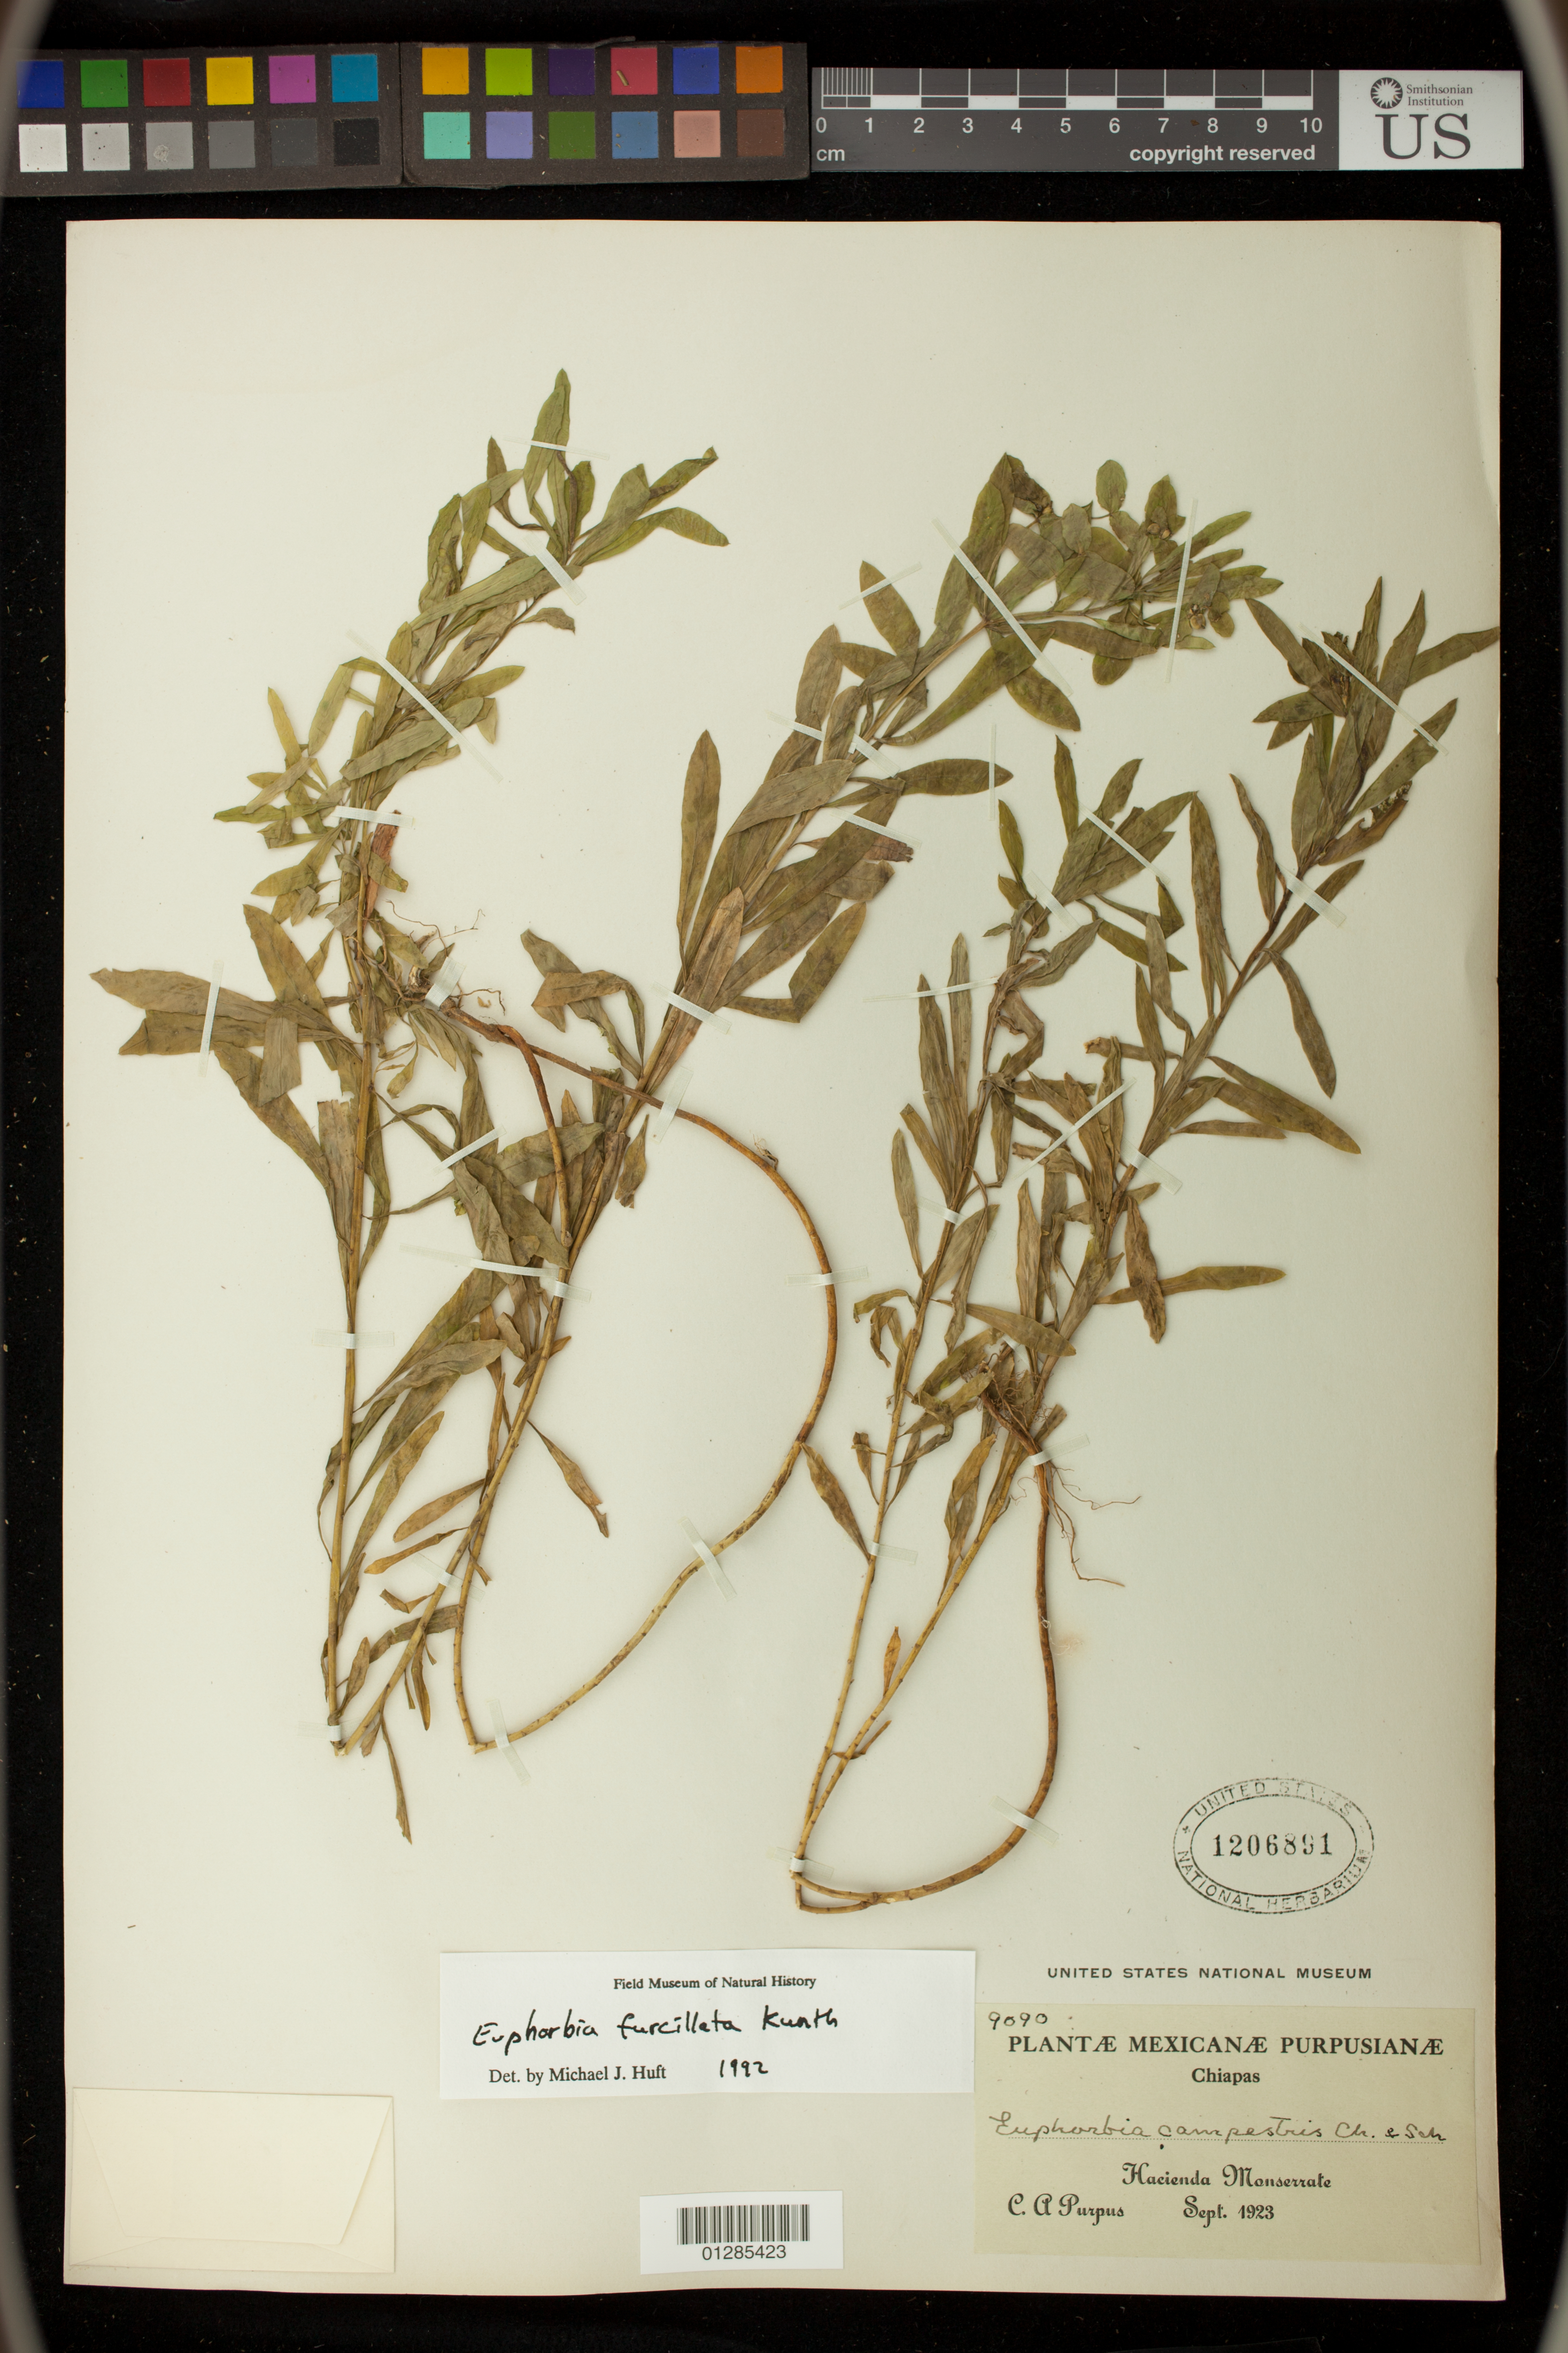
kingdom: Plantae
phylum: Tracheophyta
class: Magnoliopsida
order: Malpighiales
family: Euphorbiaceae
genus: Euphorbia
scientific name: Euphorbia furcillata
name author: Kunth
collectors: C. A. Purpus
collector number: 9090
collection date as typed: Sep 1923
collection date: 1923-09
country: Mexico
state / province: Chiapas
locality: Hacienda Monserrate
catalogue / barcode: US 1206891